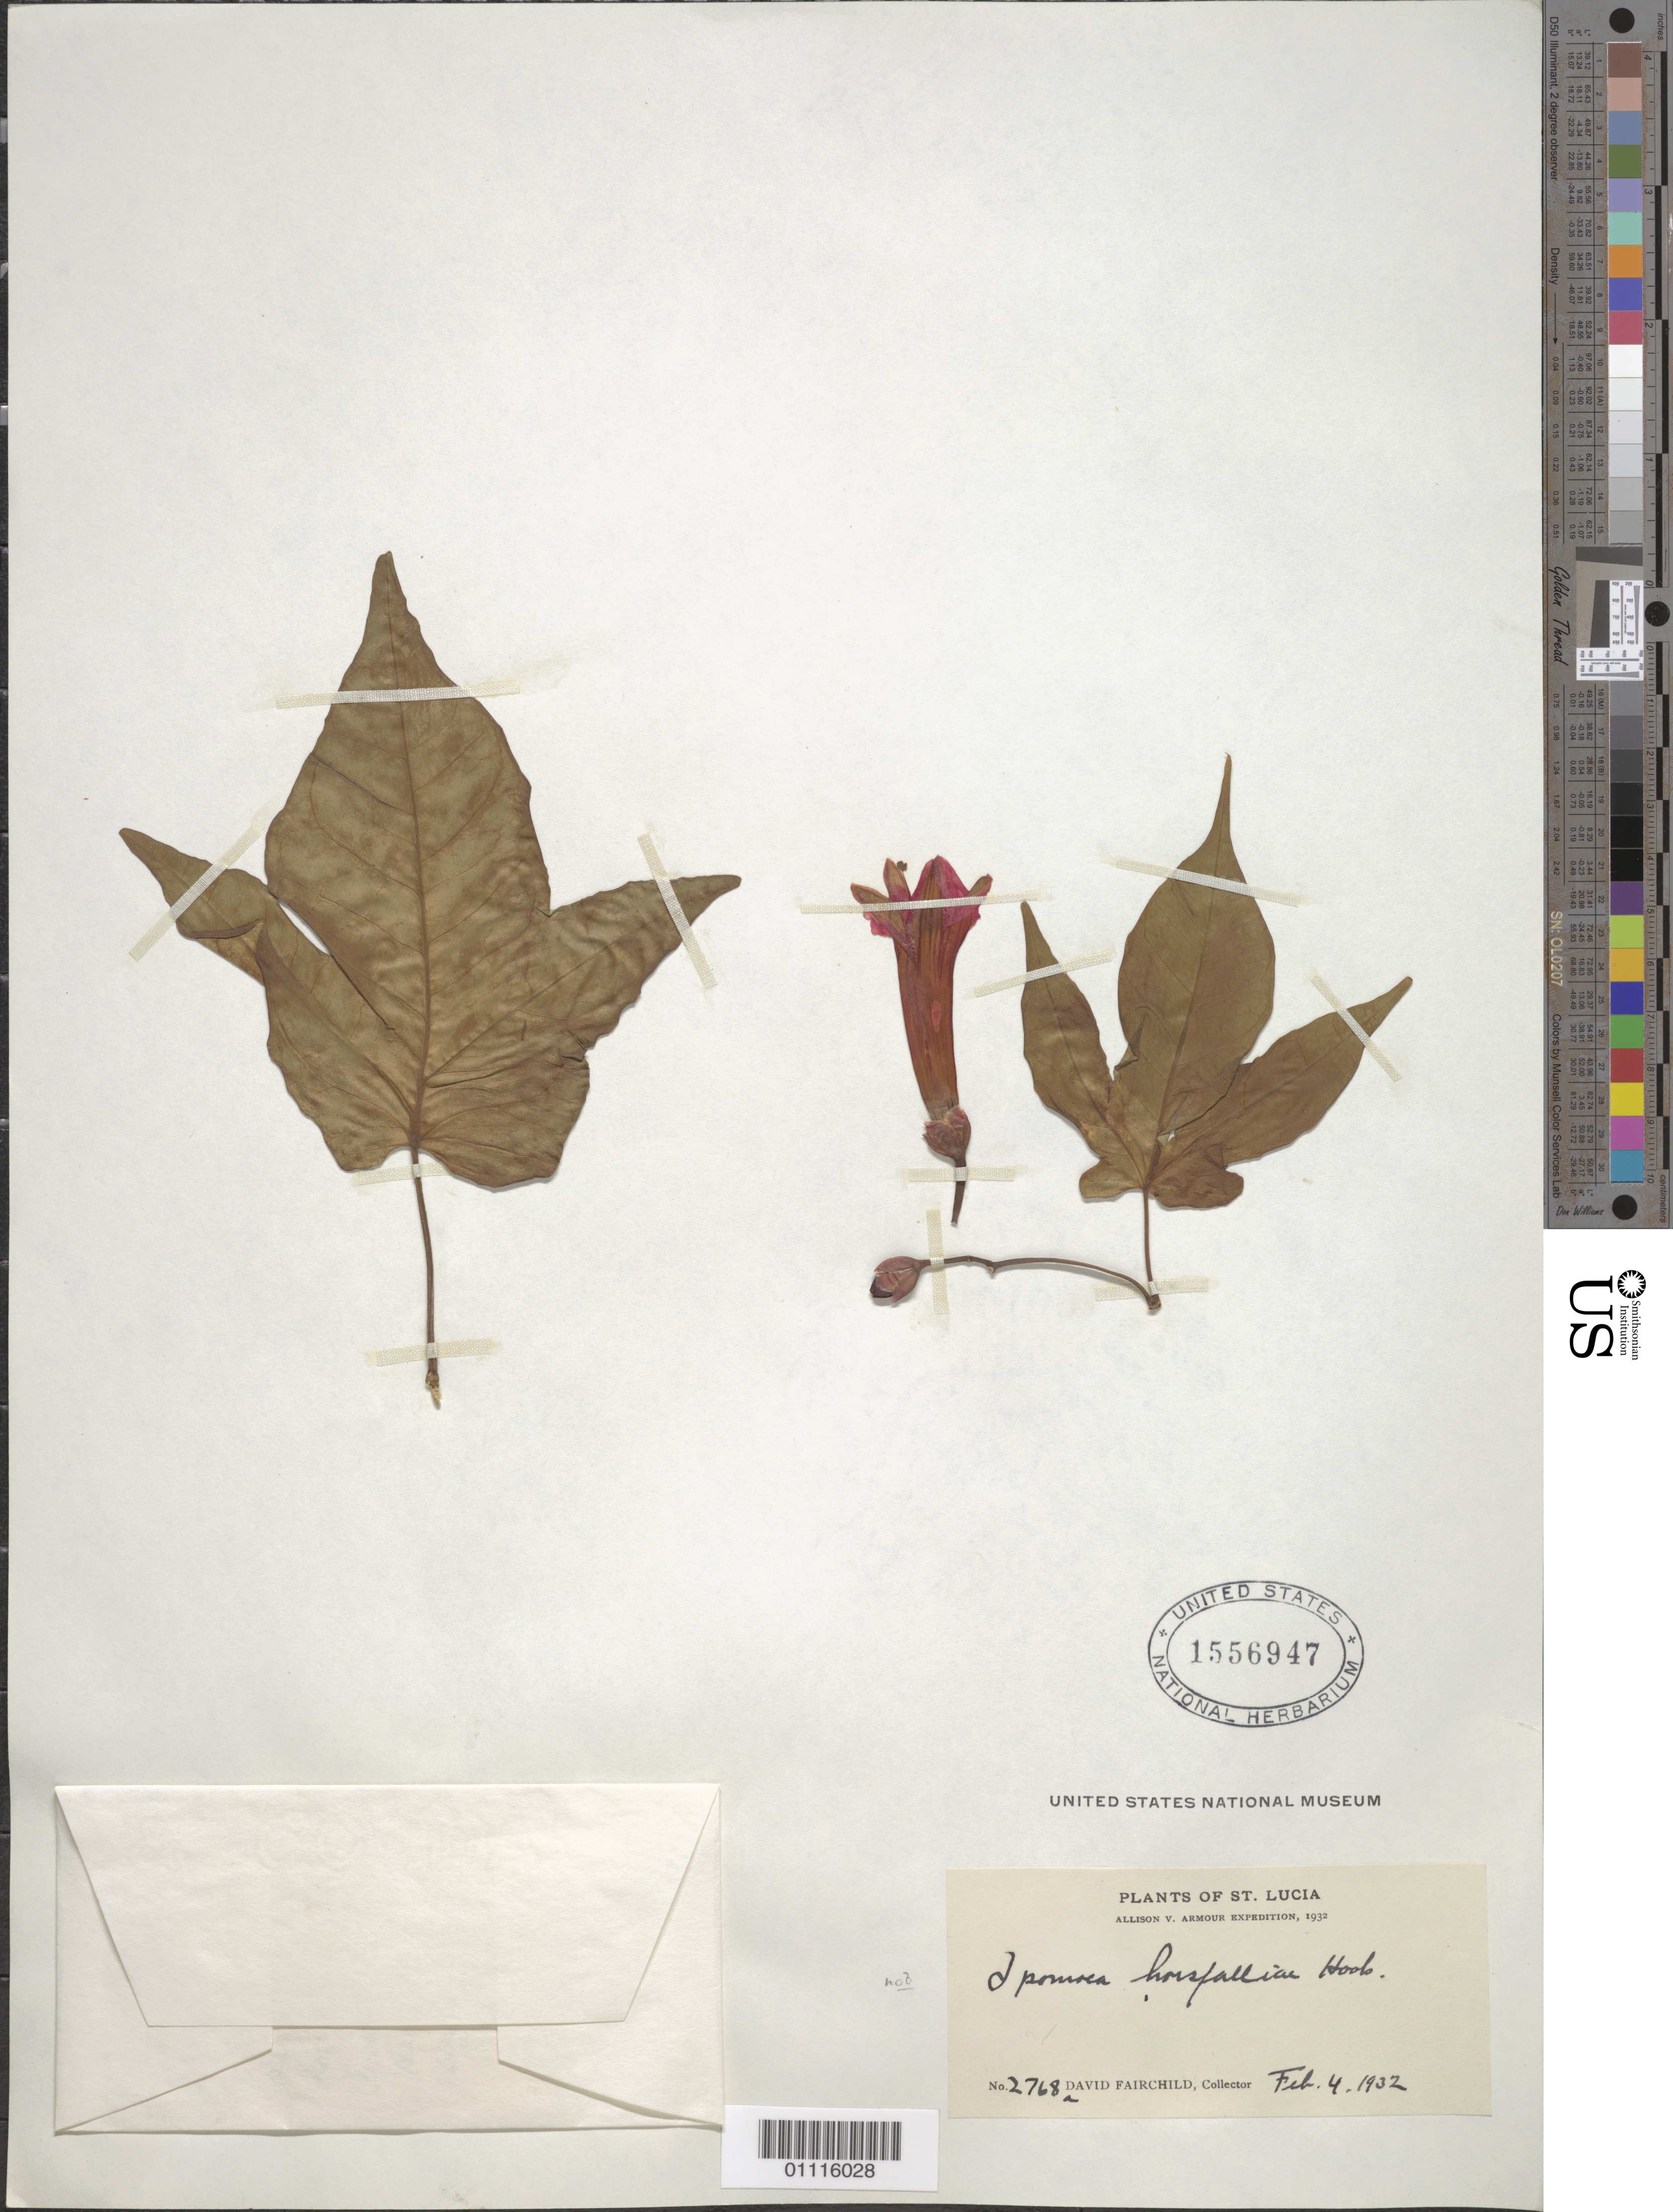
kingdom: Plantae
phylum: Tracheophyta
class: Magnoliopsida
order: Solanales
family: Convolvulaceae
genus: Ipomoea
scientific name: Ipomoea horsfalliae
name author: Hook.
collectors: D. Fairchild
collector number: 2768a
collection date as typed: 04 Feb 1932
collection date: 1932-02-04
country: St. Lucia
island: St. Lucia I.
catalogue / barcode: US 1556947